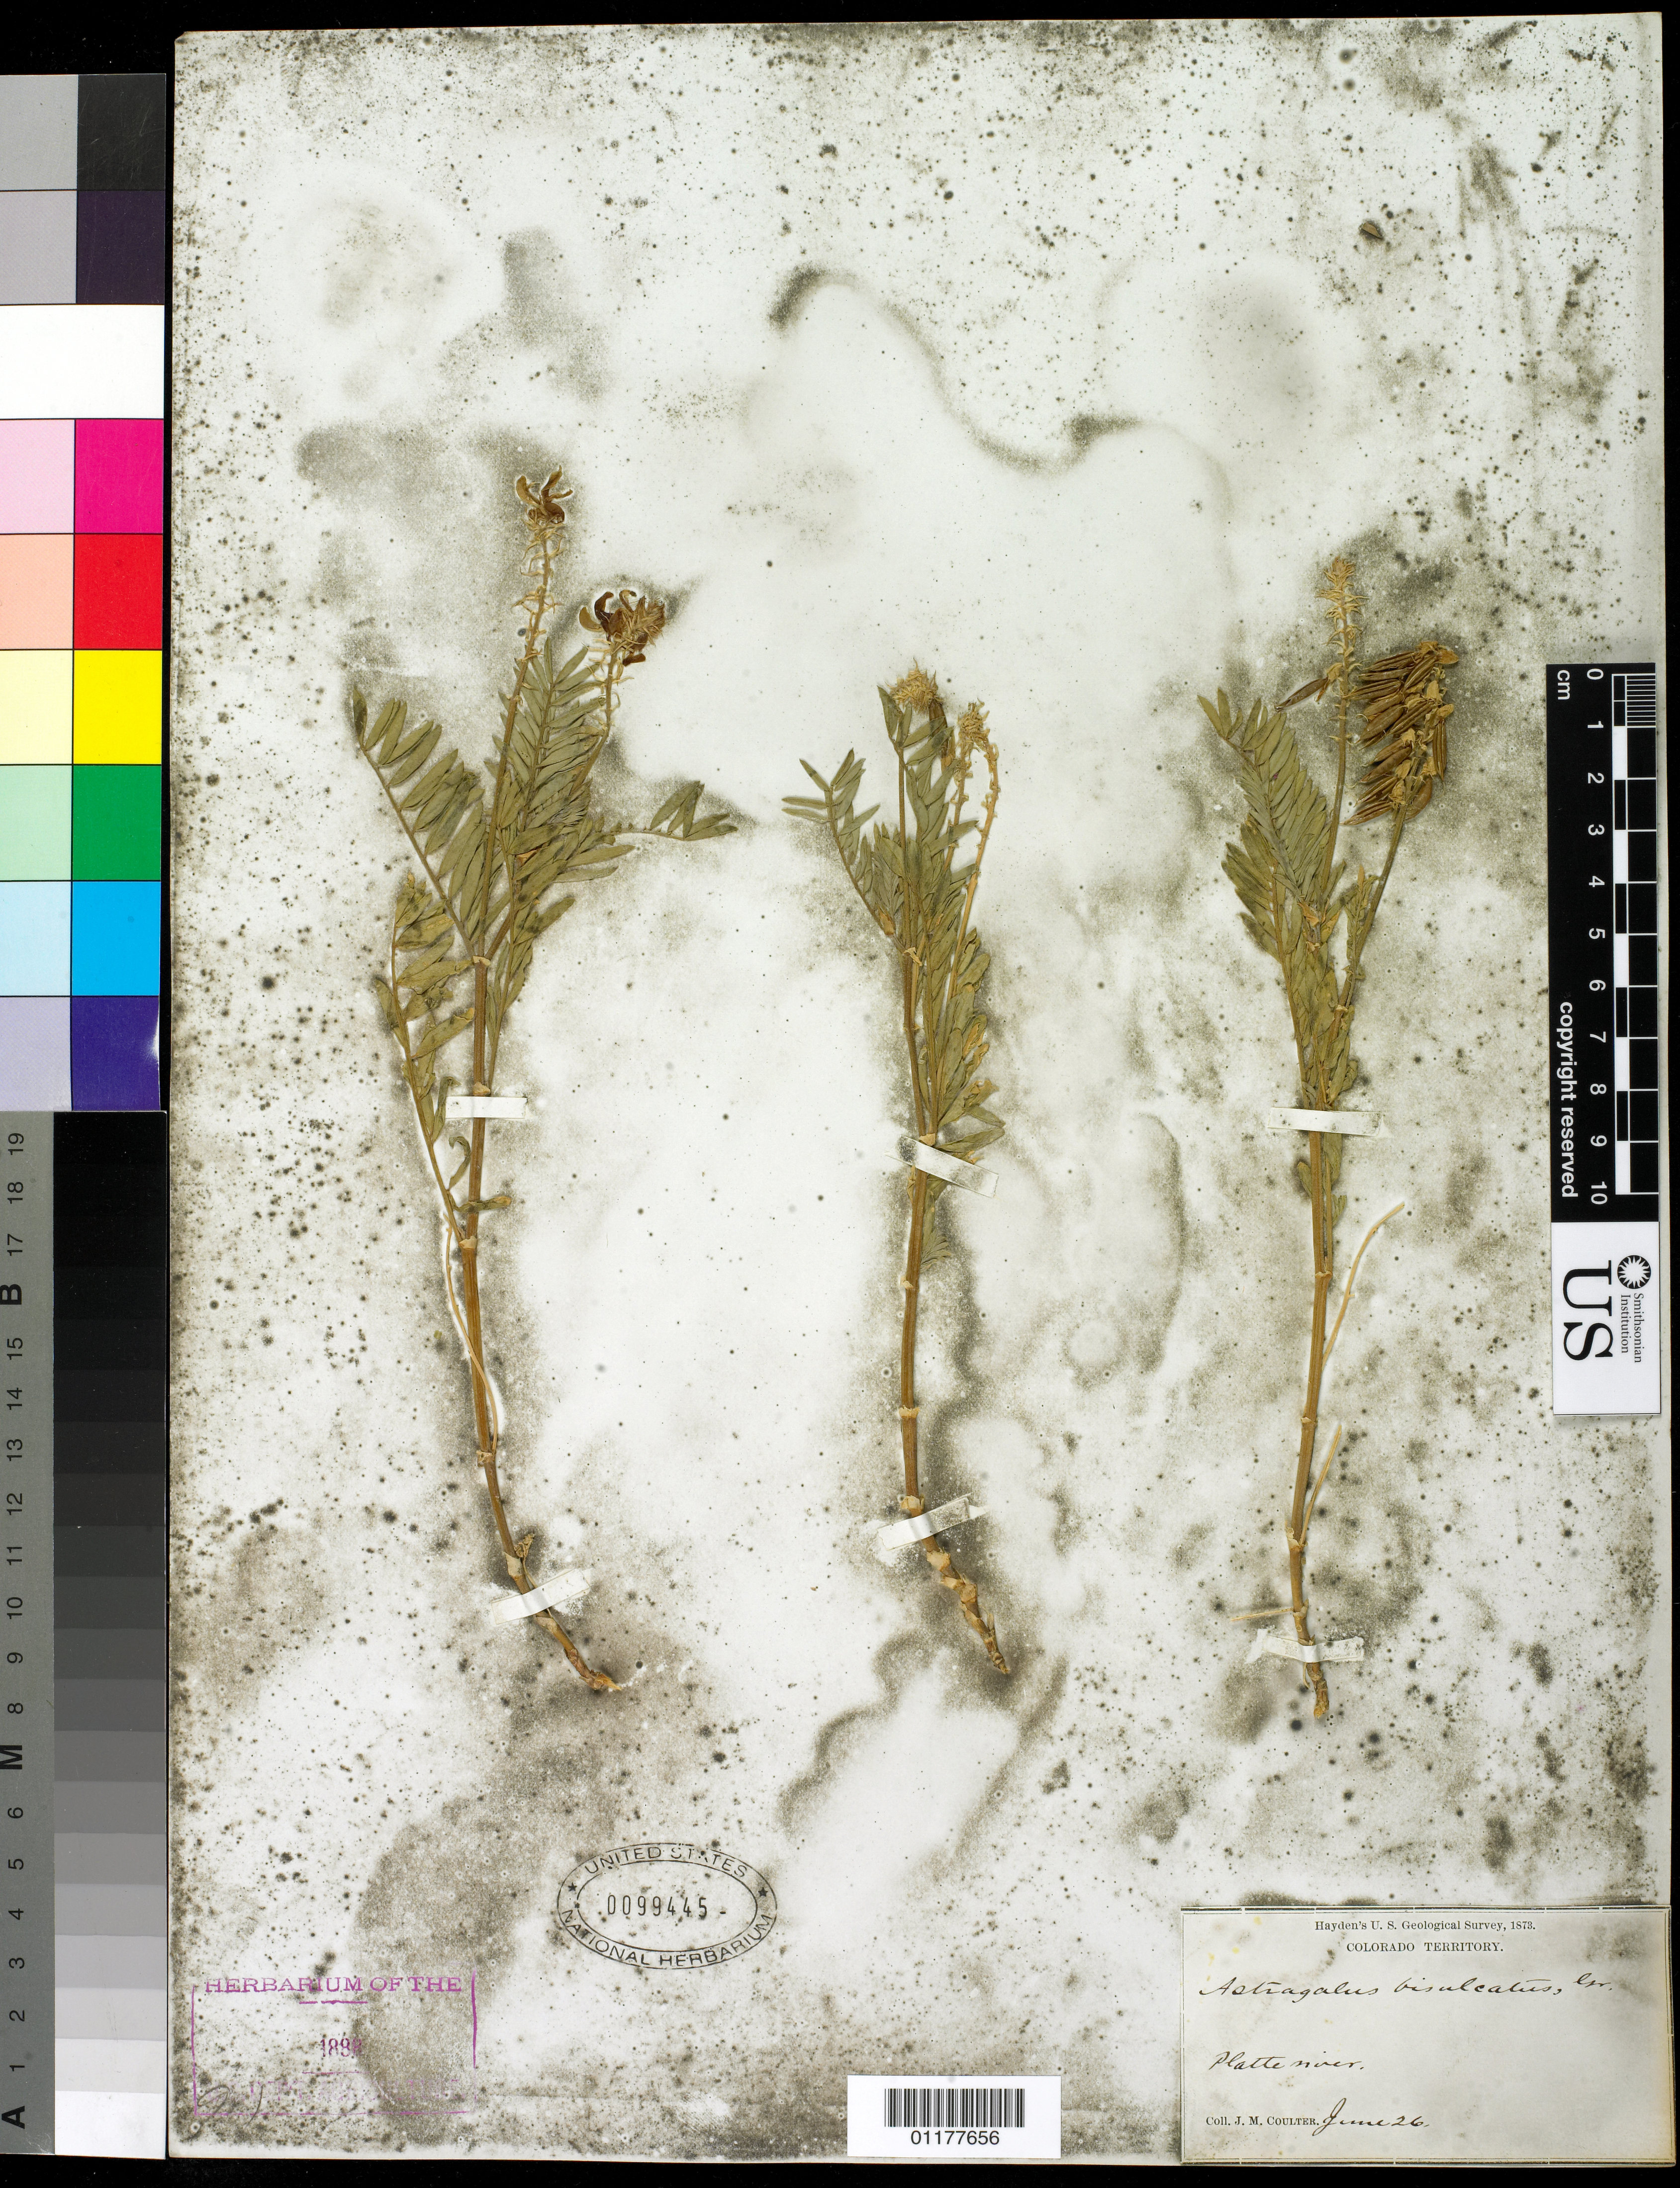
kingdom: Plantae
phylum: Tracheophyta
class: Magnoliopsida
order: Fabales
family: Fabaceae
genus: Astragalus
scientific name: Astragalus bisulcatus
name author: (Hook.) A. Gray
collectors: J. M. Coulter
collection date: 1873-06-26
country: United States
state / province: Colorado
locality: Platte River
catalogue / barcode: US 99445